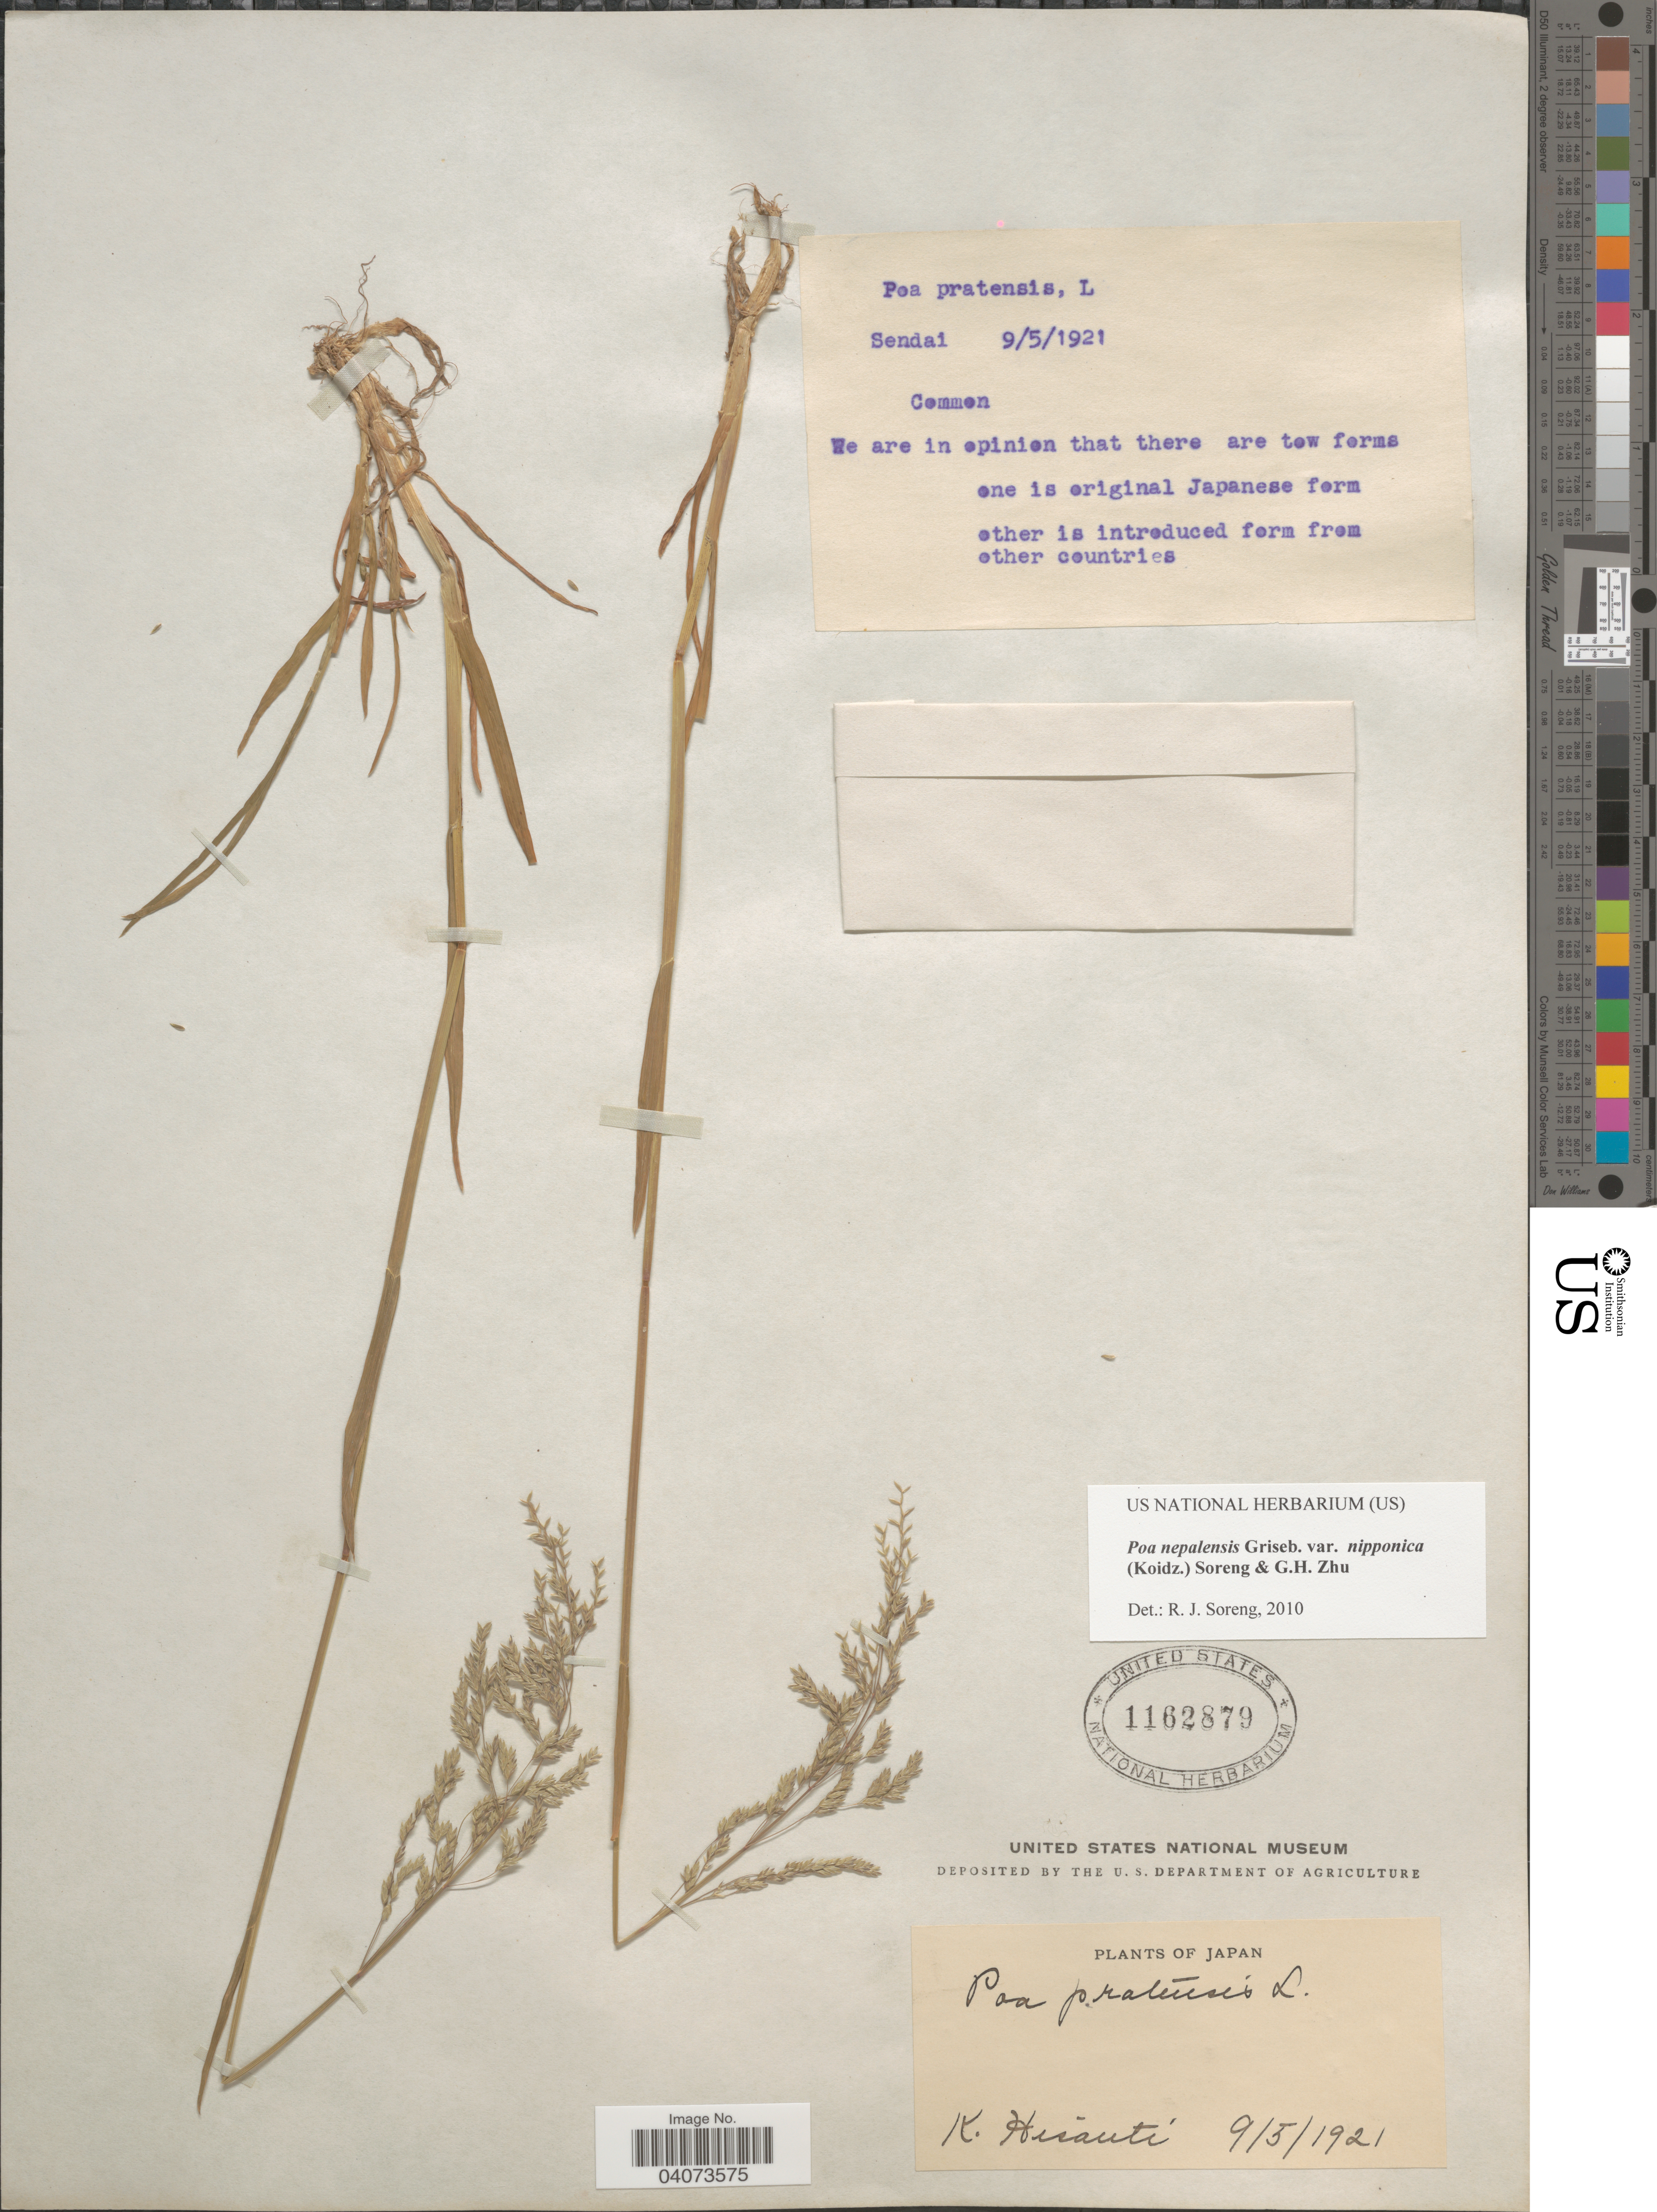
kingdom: Plantae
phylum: Tracheophyta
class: Liliopsida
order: Poales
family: Poaceae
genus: Poa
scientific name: Poa nepalensis var. nipponica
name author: (Koidz.) Soreng & G.H. Zhu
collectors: K. Hisauti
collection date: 1921-05-09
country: Japan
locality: Sendai.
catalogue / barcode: US 1162879